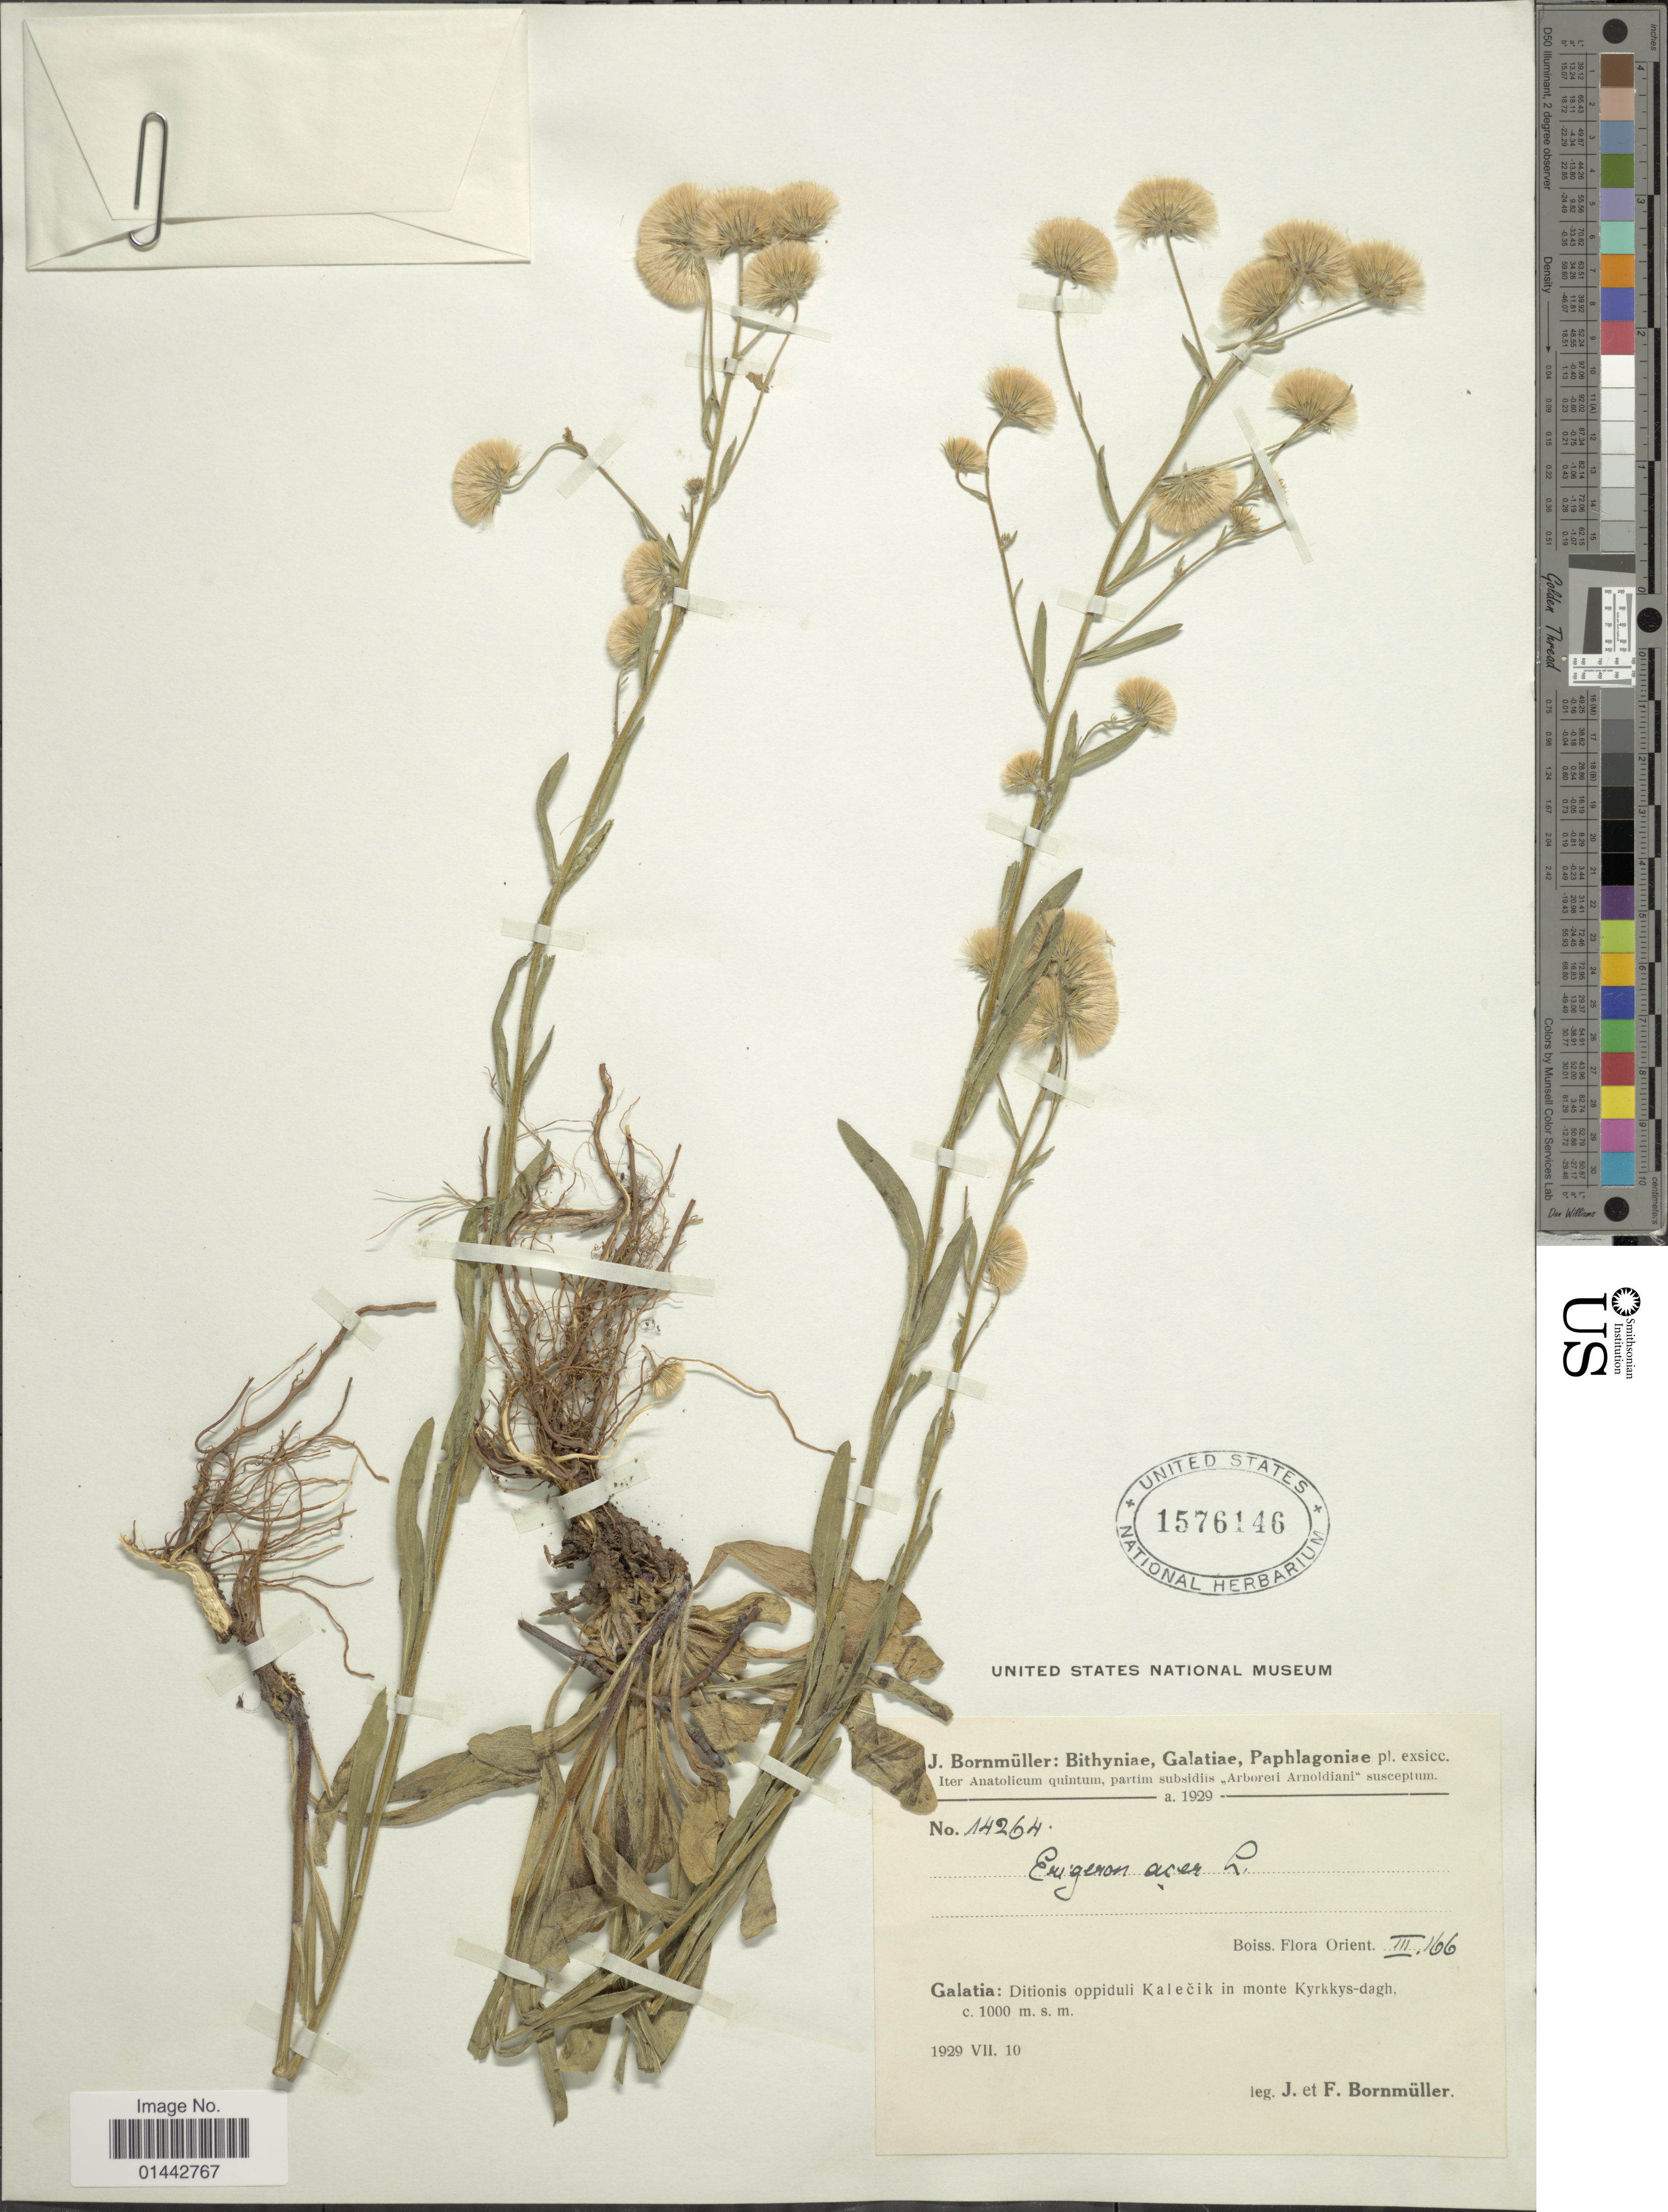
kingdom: Plantae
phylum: Tracheophyta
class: Magnoliopsida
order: Asterales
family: Asteraceae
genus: Erigeron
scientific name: Erigeron acris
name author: L.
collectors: J. Bornmüller & F. Bornmüller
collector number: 14264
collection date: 1929-07-10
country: Turkey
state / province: Balıkesir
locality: Galatia: Ditionis oppiduli Kalecik in monte Kyrkkys-dagh.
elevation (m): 1000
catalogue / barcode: US 1576146